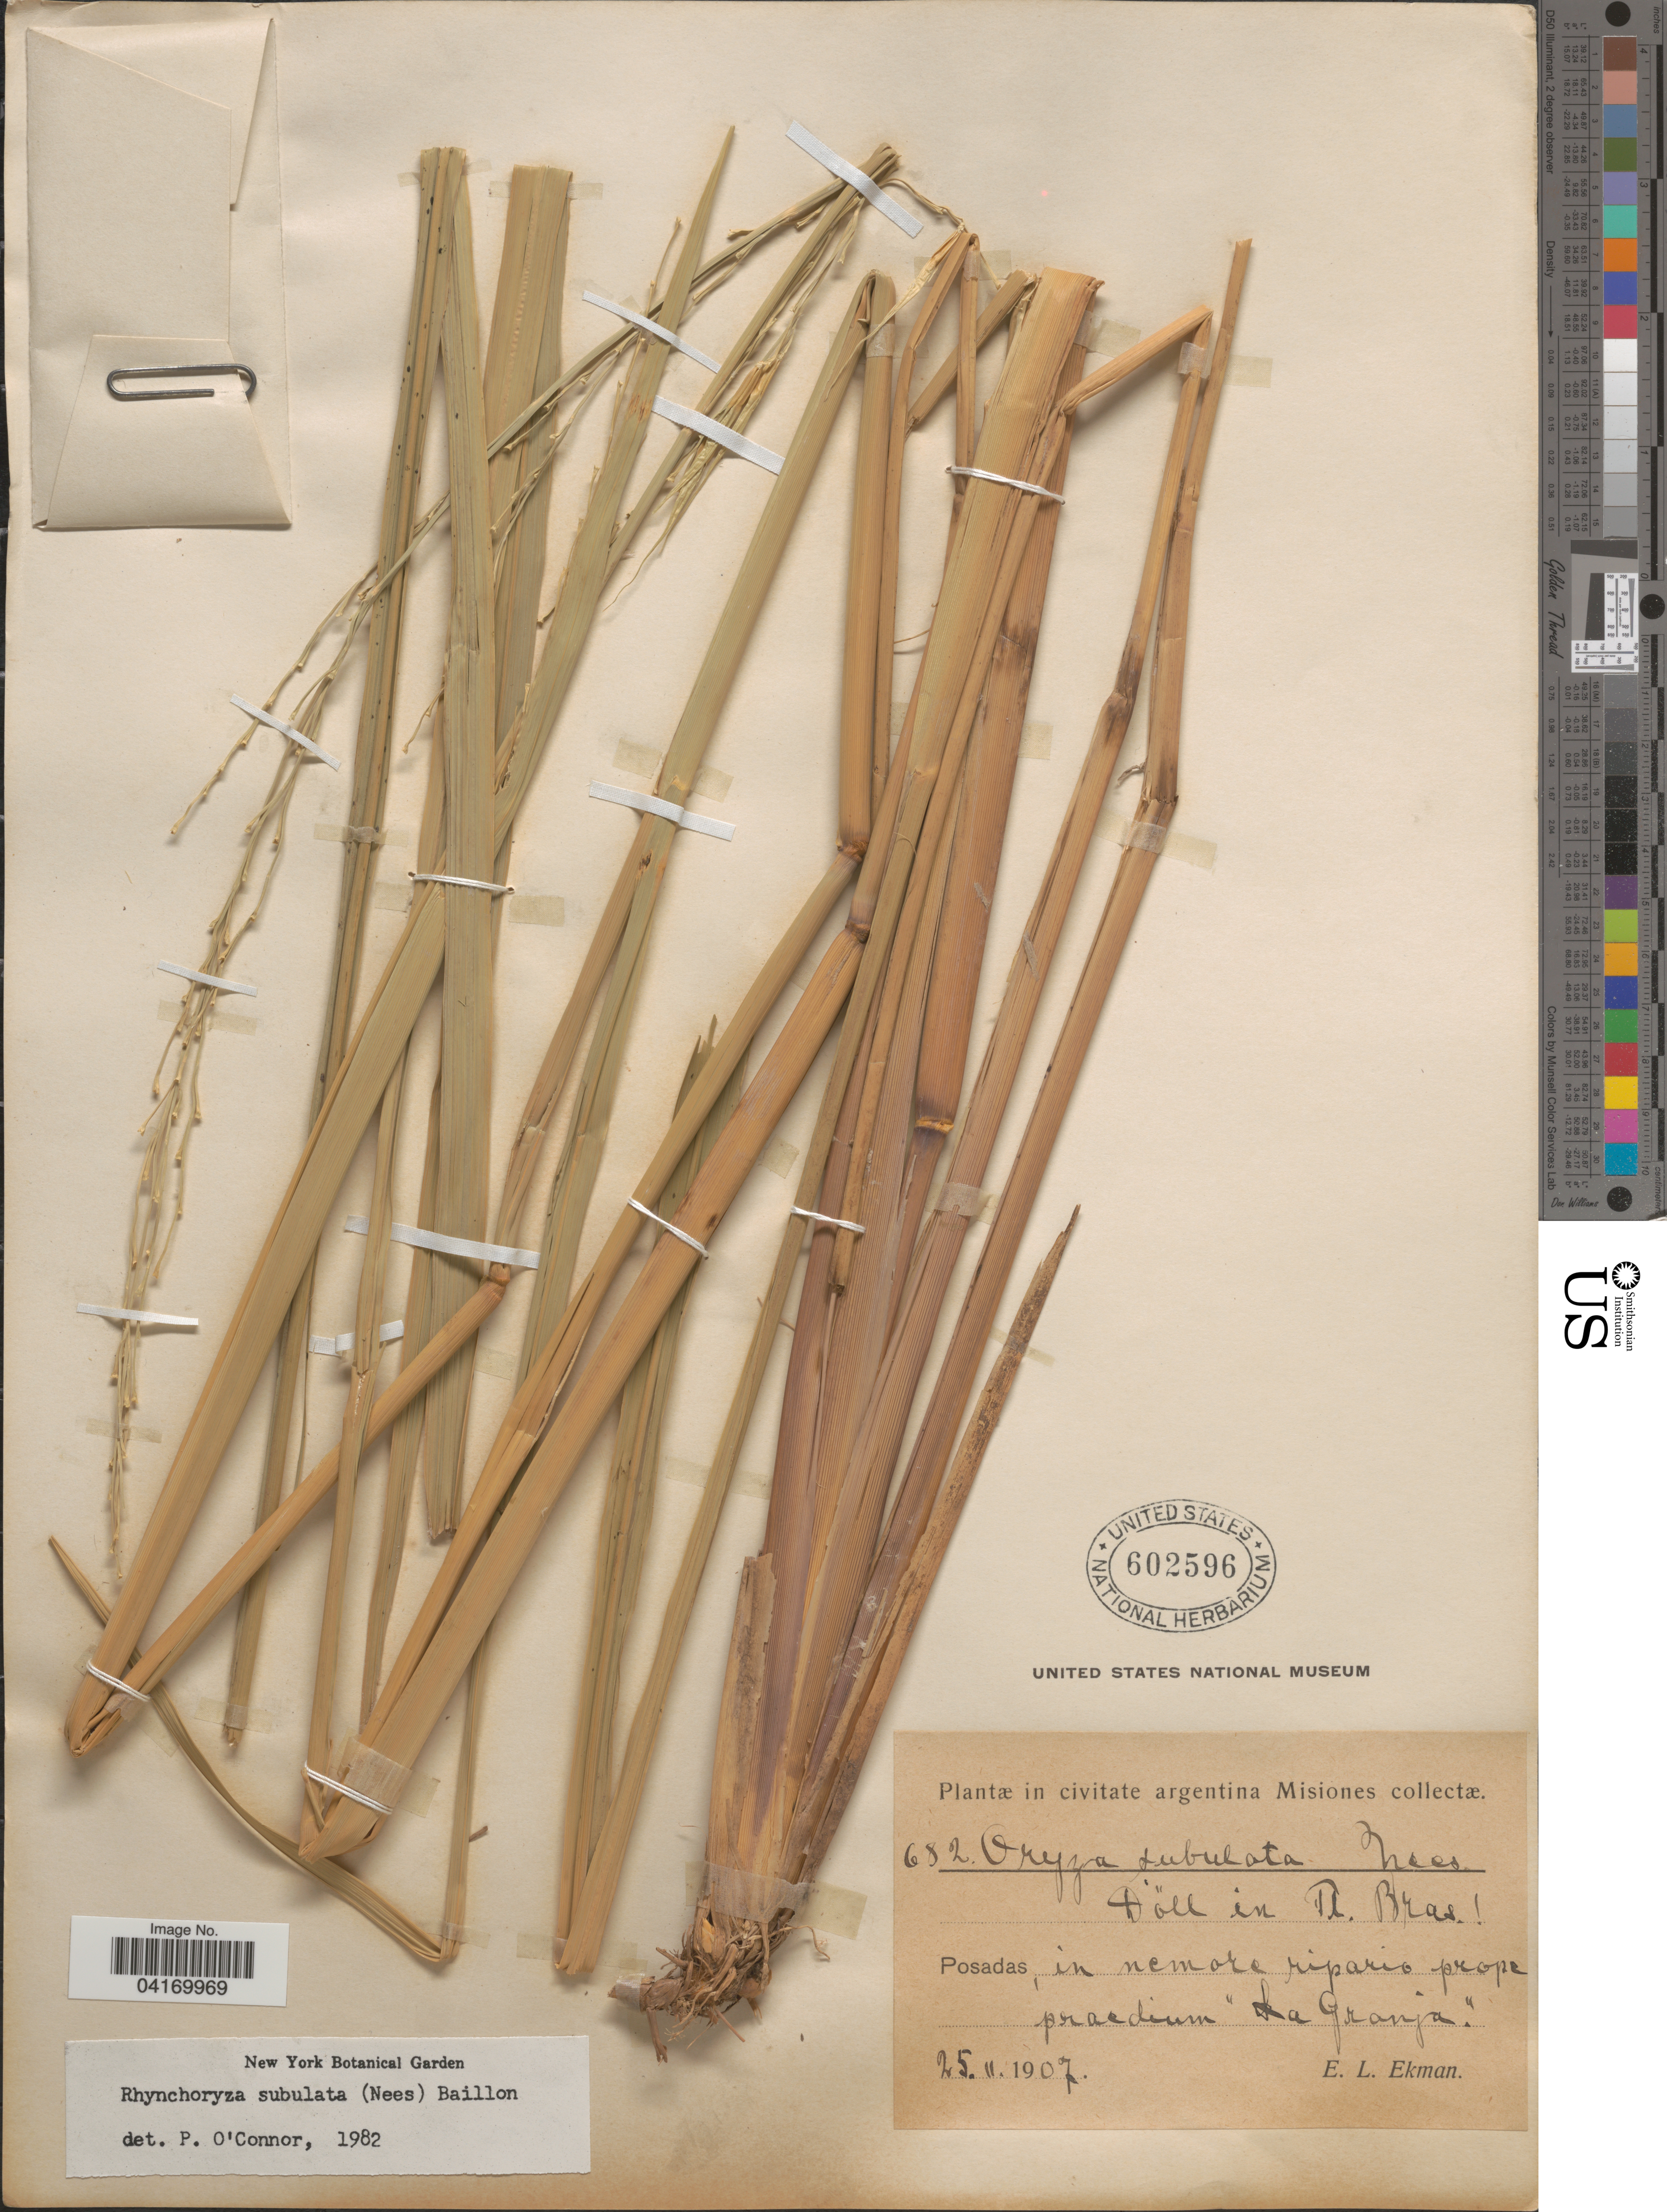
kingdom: Plantae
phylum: Tracheophyta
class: Liliopsida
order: Poales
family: Poaceae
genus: Rhynchoryza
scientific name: Rhynchoryza subulata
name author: (Nees) Baill.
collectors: E. L. Ekman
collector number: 682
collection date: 1907-02-25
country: Argentina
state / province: Misiones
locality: Posadas, in nemore ripario prope praedium "La Granja".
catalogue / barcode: US 602596